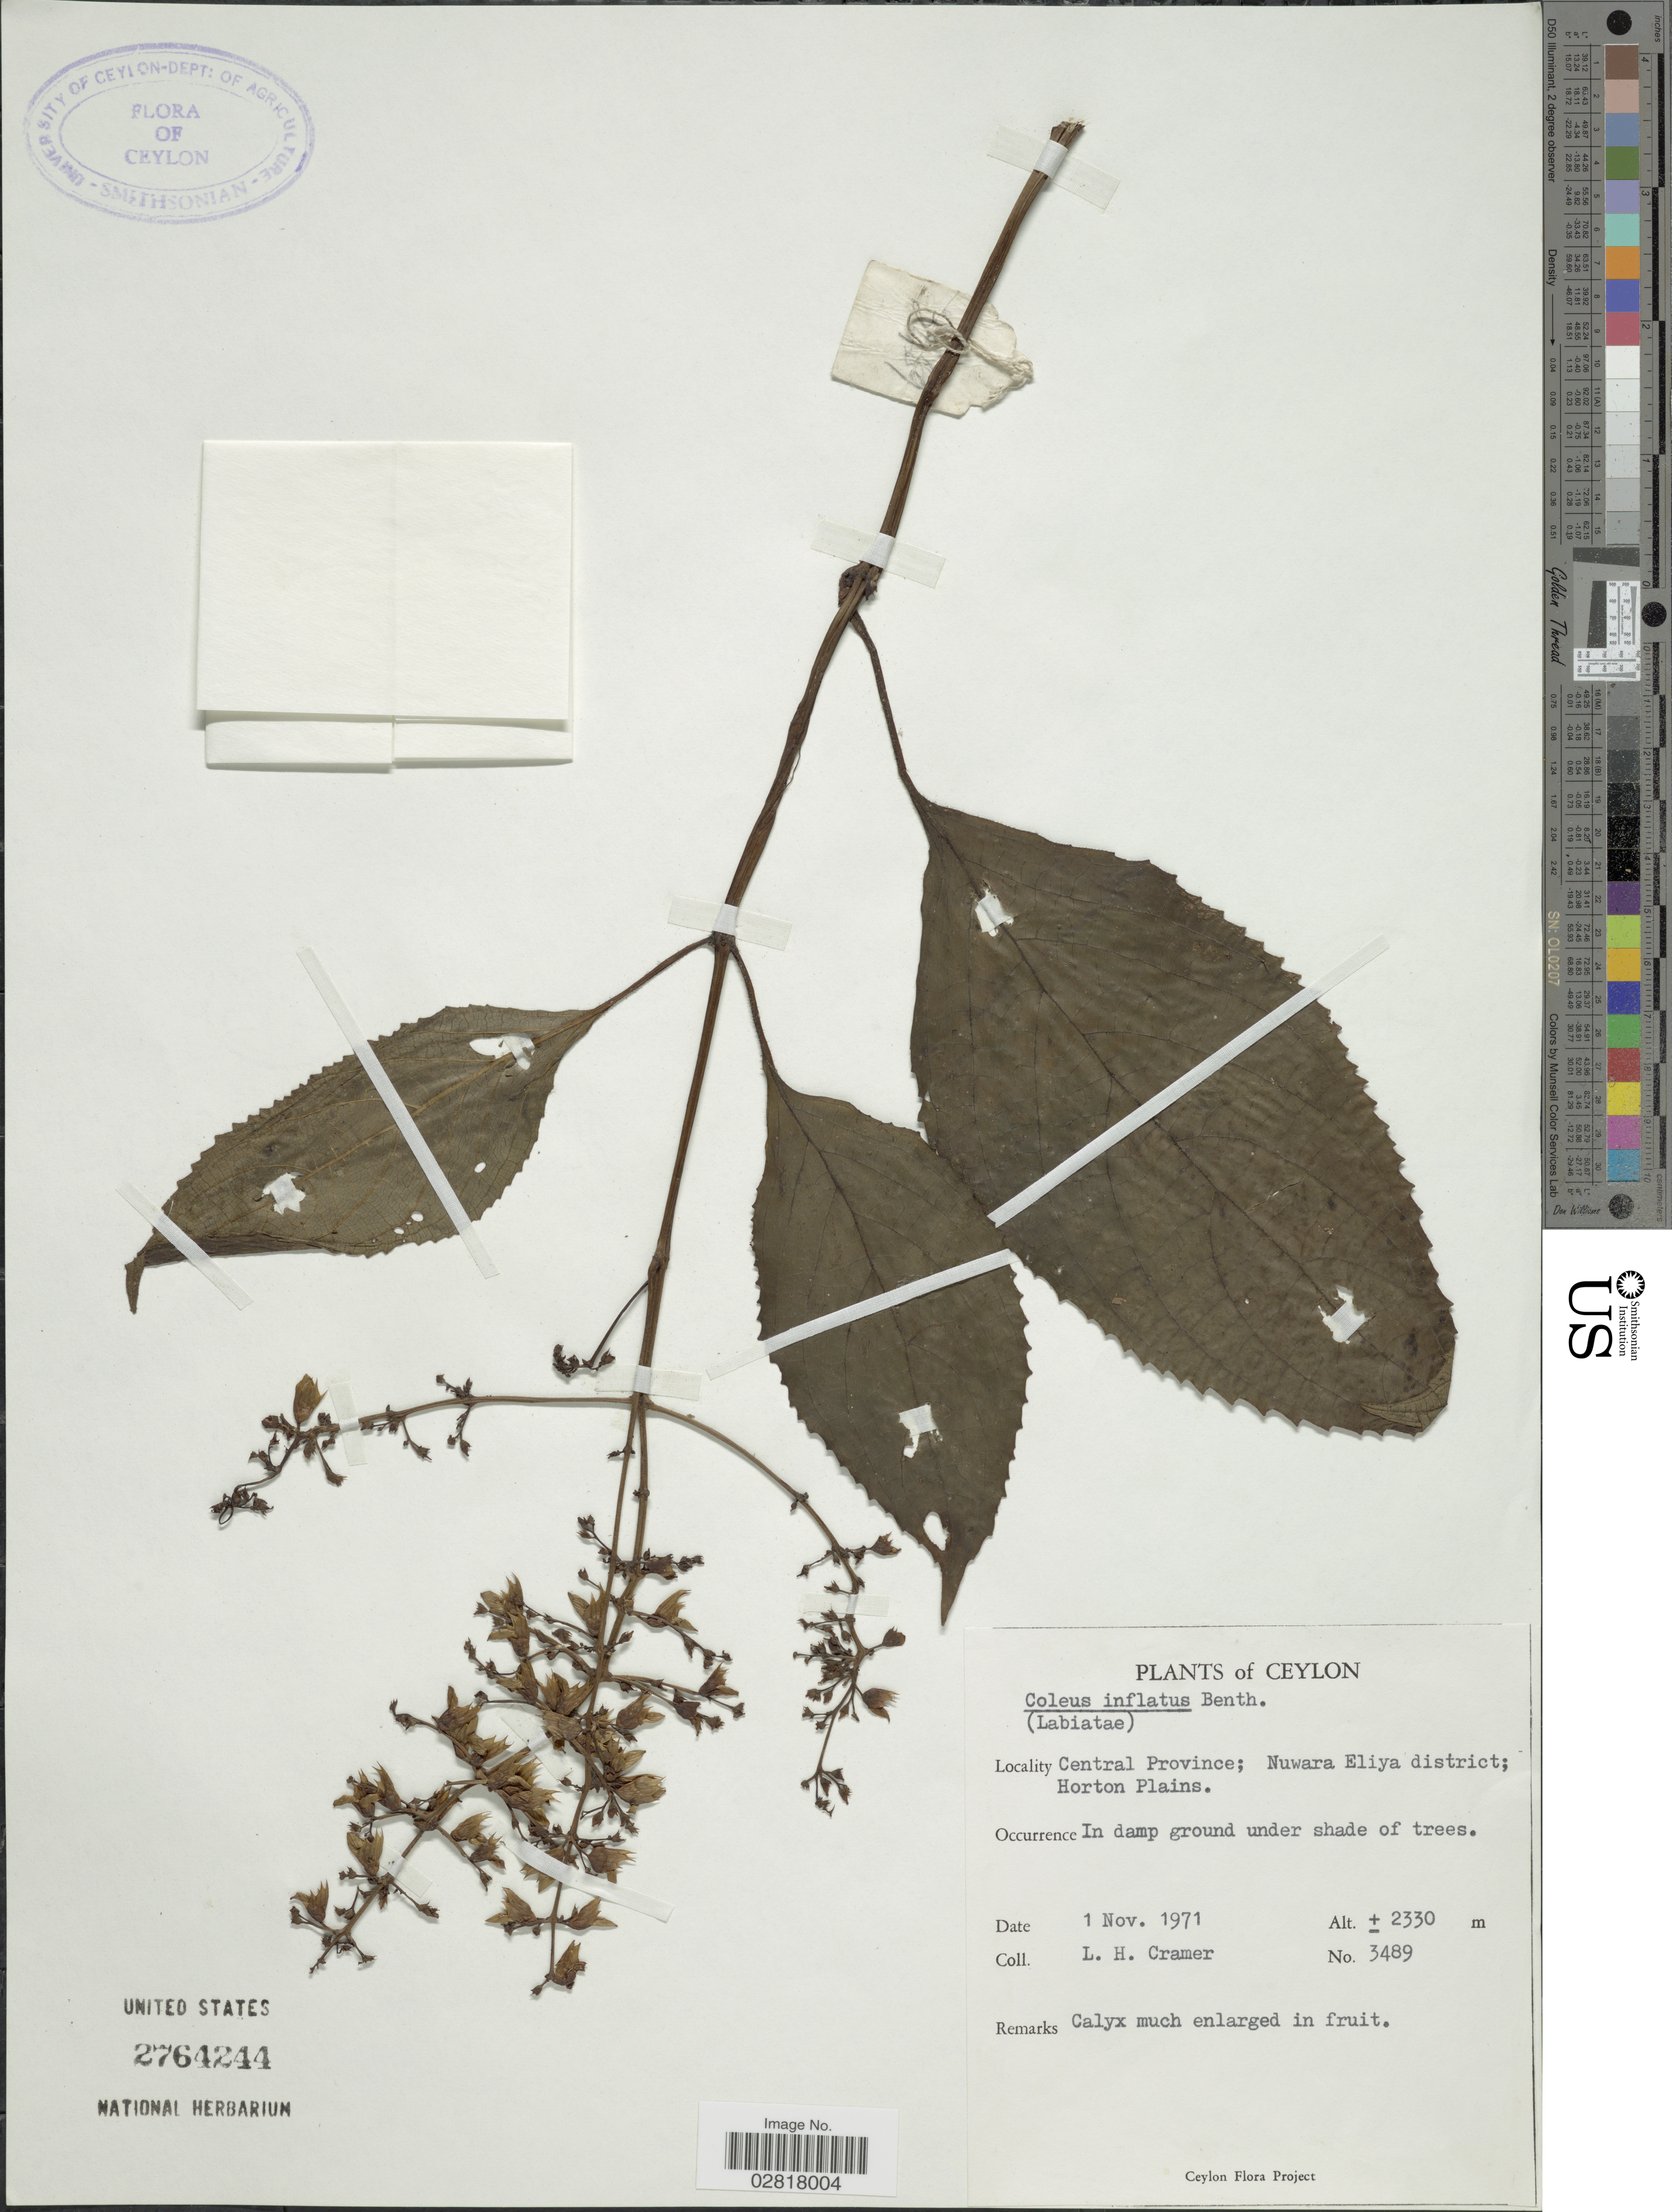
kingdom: Plantae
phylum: Tracheophyta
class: Magnoliopsida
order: Lamiales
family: Lamiaceae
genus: Plectranthus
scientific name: Plectranthus inflatus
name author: (Benth.) R.H. Willemse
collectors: L. H. Cramer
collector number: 3489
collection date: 1971-11-01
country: Sri Lanka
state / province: Central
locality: Ceylon, Nuwara Eliya district; Horton Plains.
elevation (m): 2330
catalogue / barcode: US 2764244